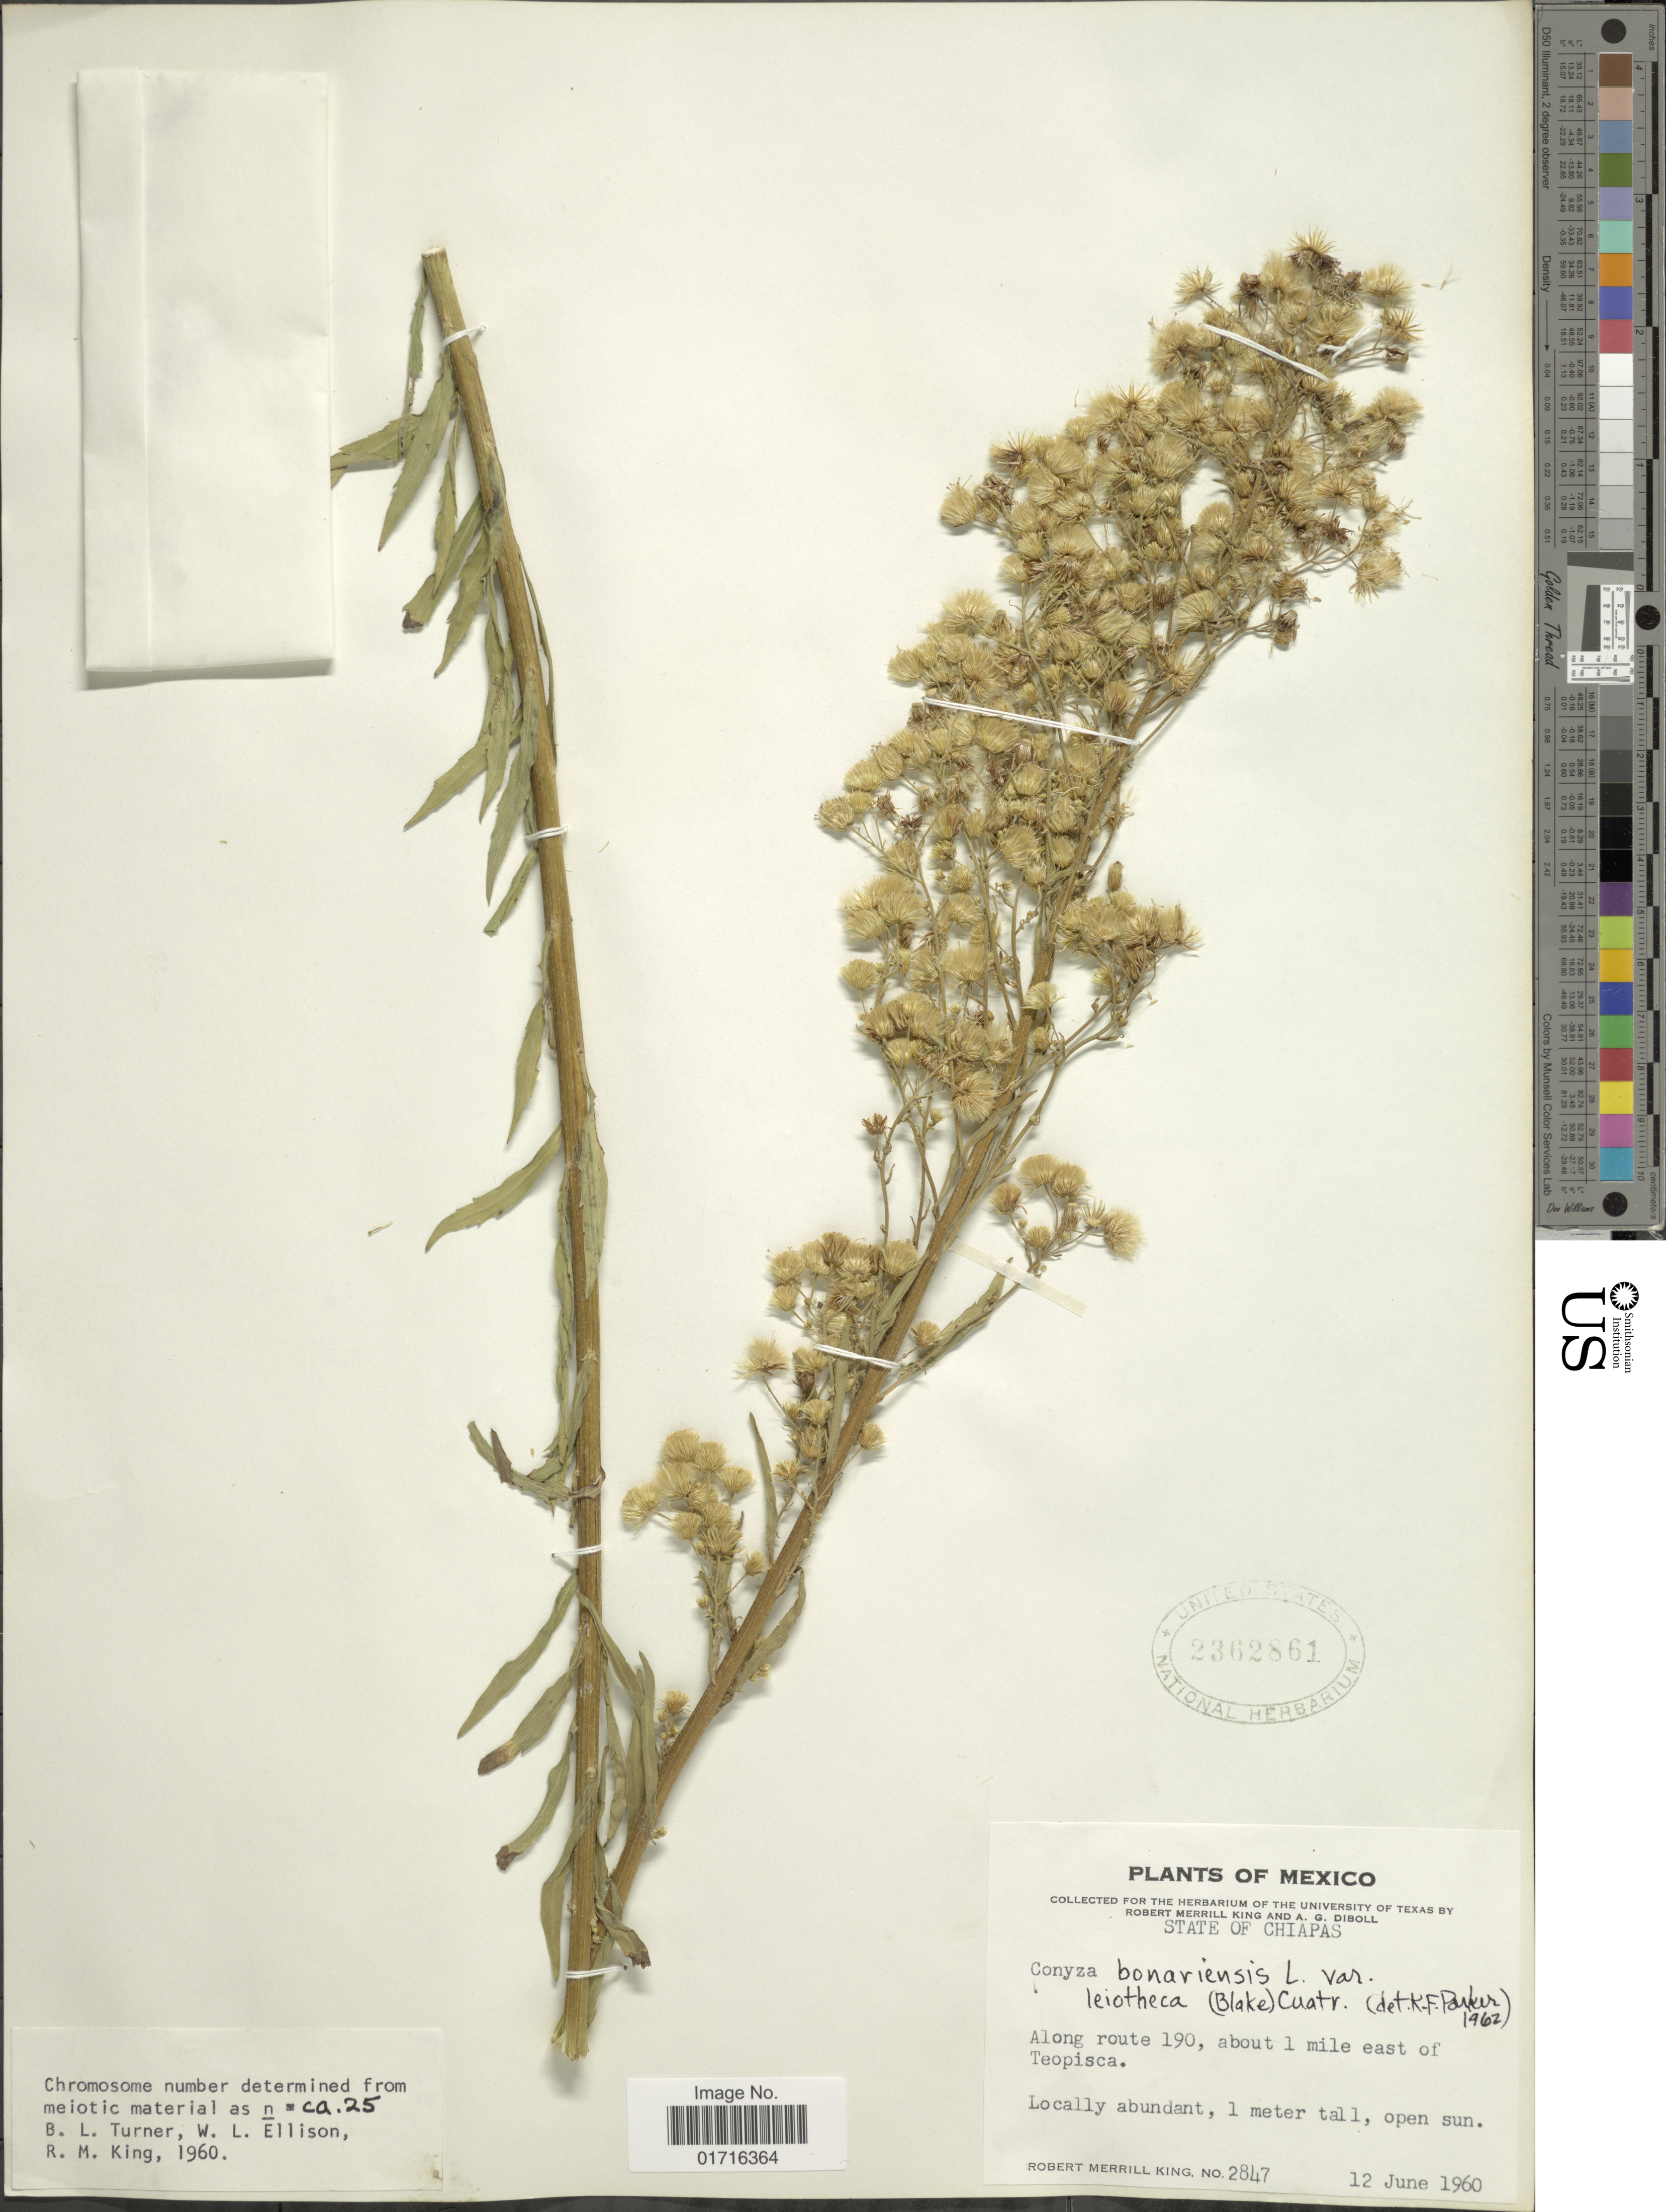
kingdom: Plantae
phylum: Tracheophyta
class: Magnoliopsida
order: Asterales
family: Asteraceae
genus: Conyza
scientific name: Conyza bonariensis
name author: (L.) Cronq.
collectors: R. M. King & A. Diboll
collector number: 2847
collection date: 1960-06-12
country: Mexico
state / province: Chiapas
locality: Along route 190, about 1 mile east of Teopisco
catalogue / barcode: US 2362861